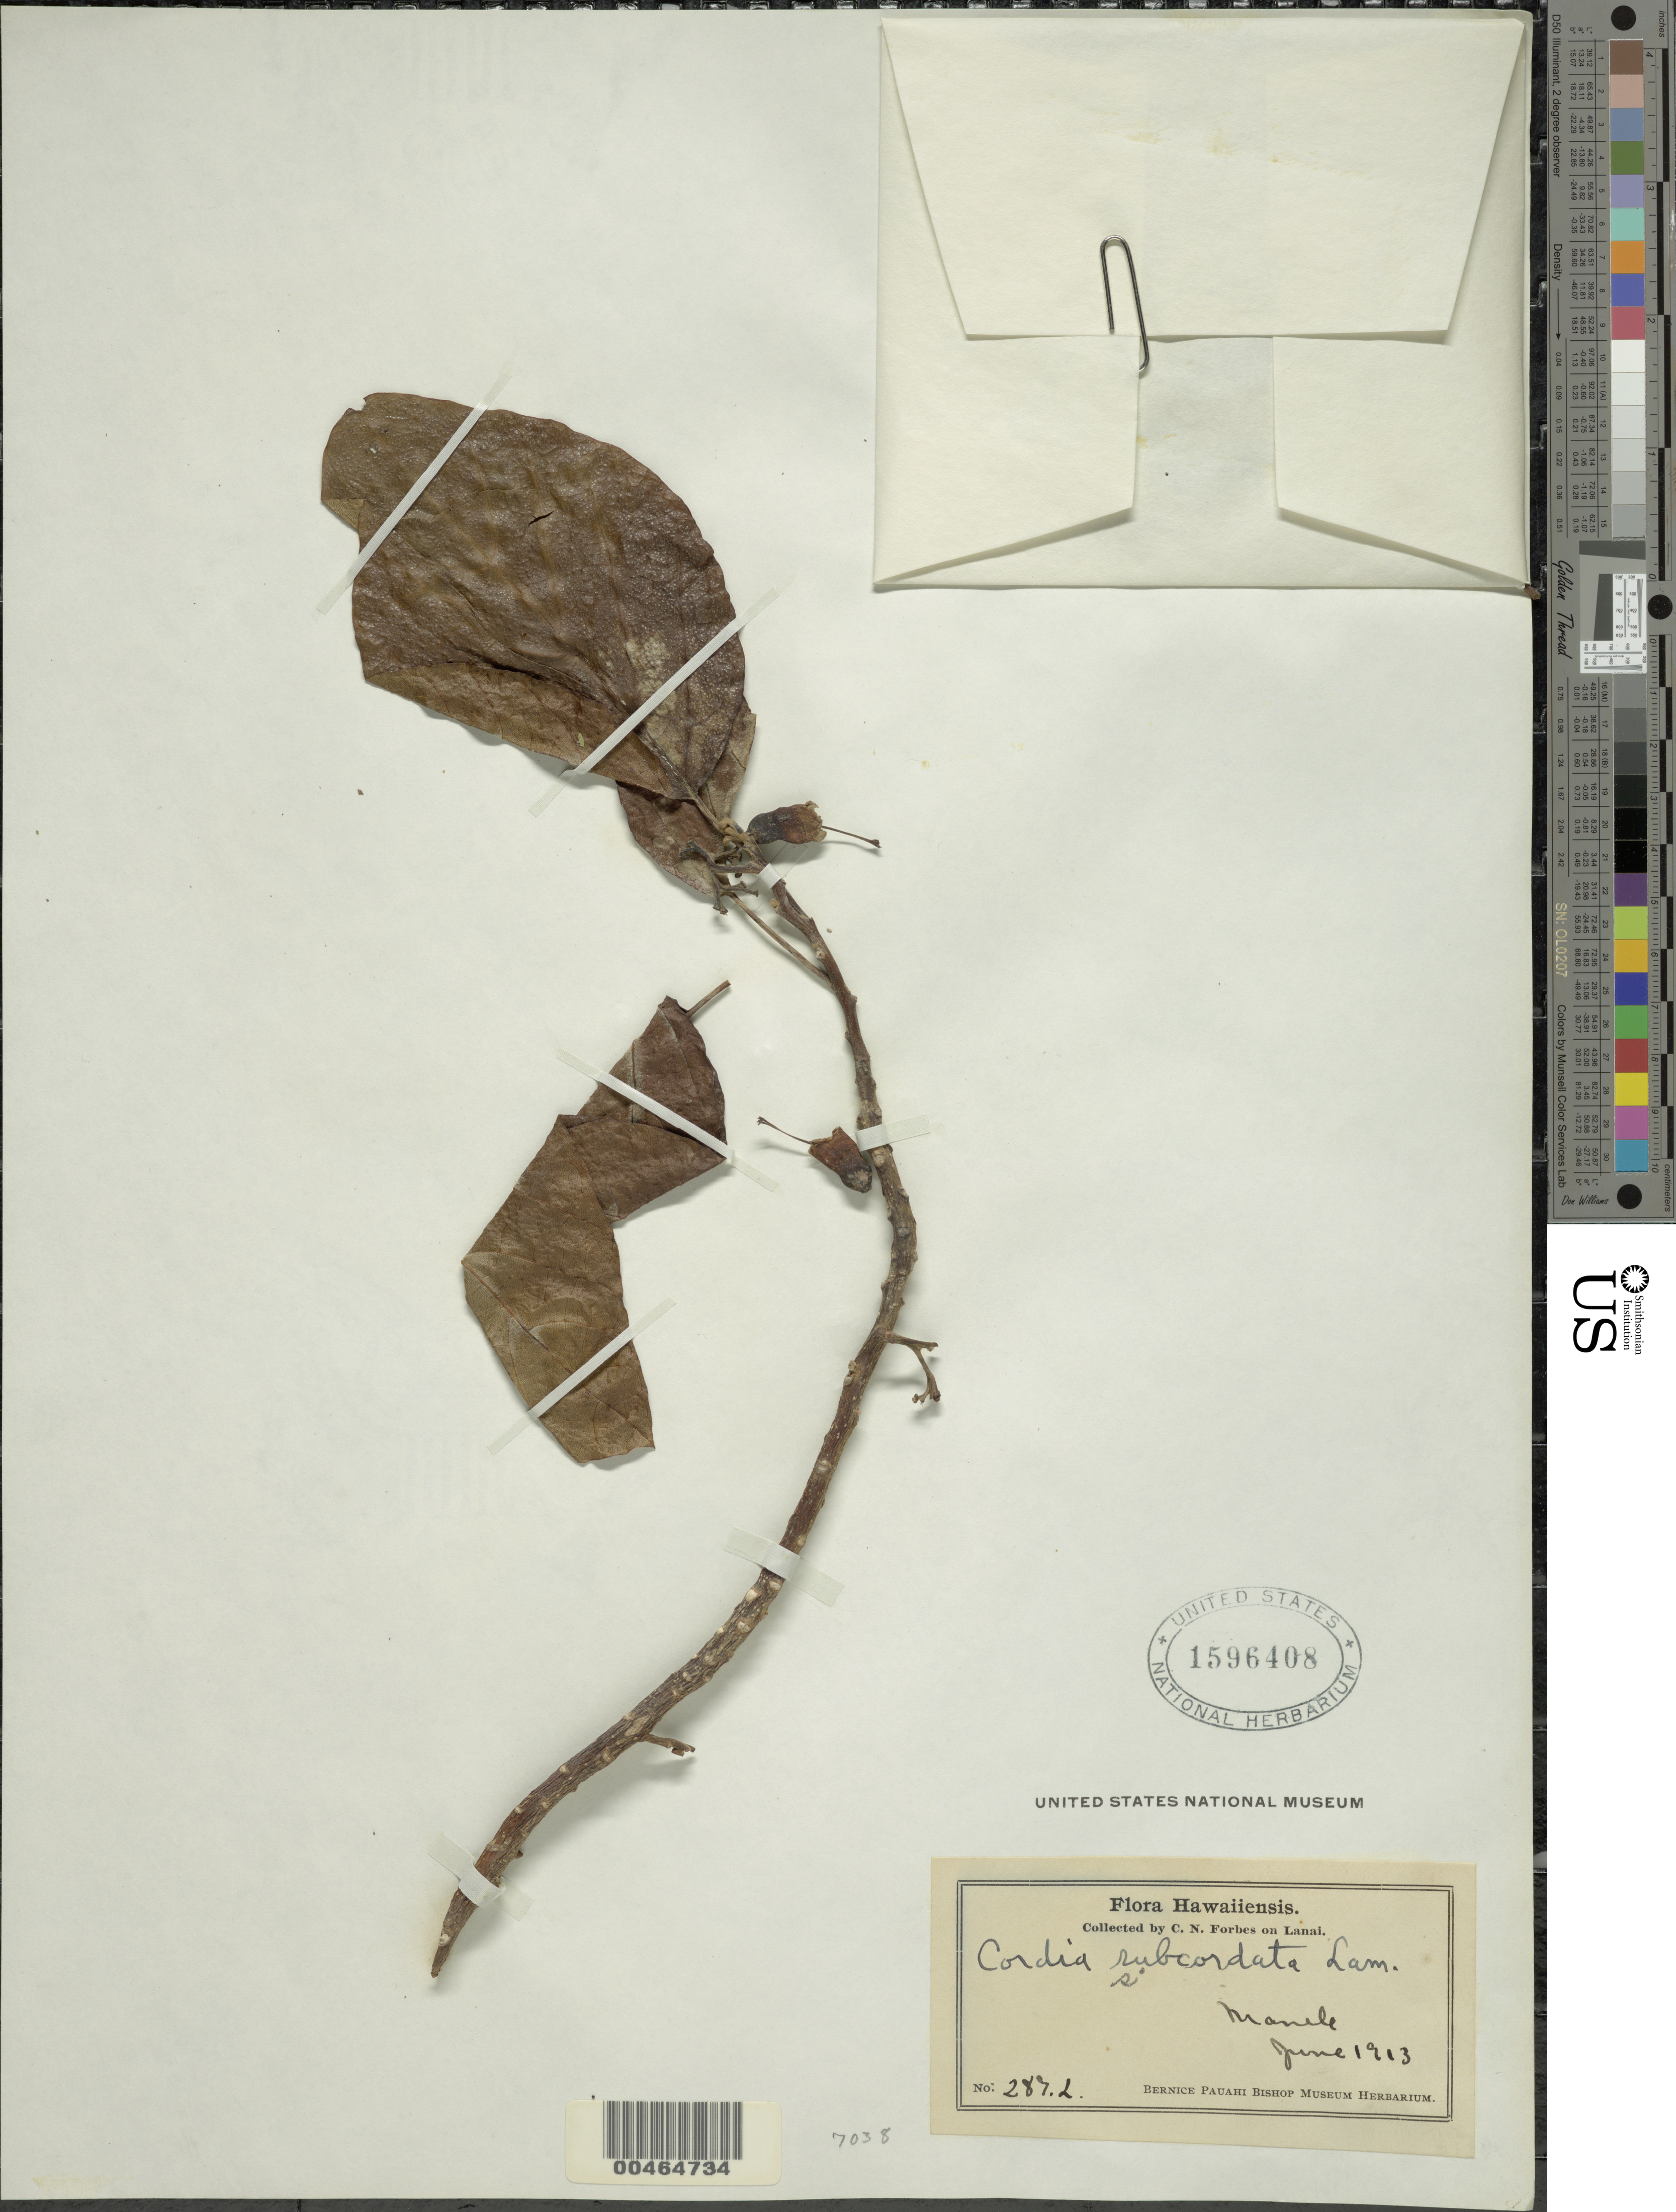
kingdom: Plantae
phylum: Tracheophyta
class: Magnoliopsida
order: Boraginales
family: Cordiaceae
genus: Cordia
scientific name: Cordia subcordata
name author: Lam.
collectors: C. N. Forbes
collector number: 287.L.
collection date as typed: Jun 1913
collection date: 1913-06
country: United States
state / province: Hawaii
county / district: Maui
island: Lana'i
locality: Manele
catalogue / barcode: US 1596408